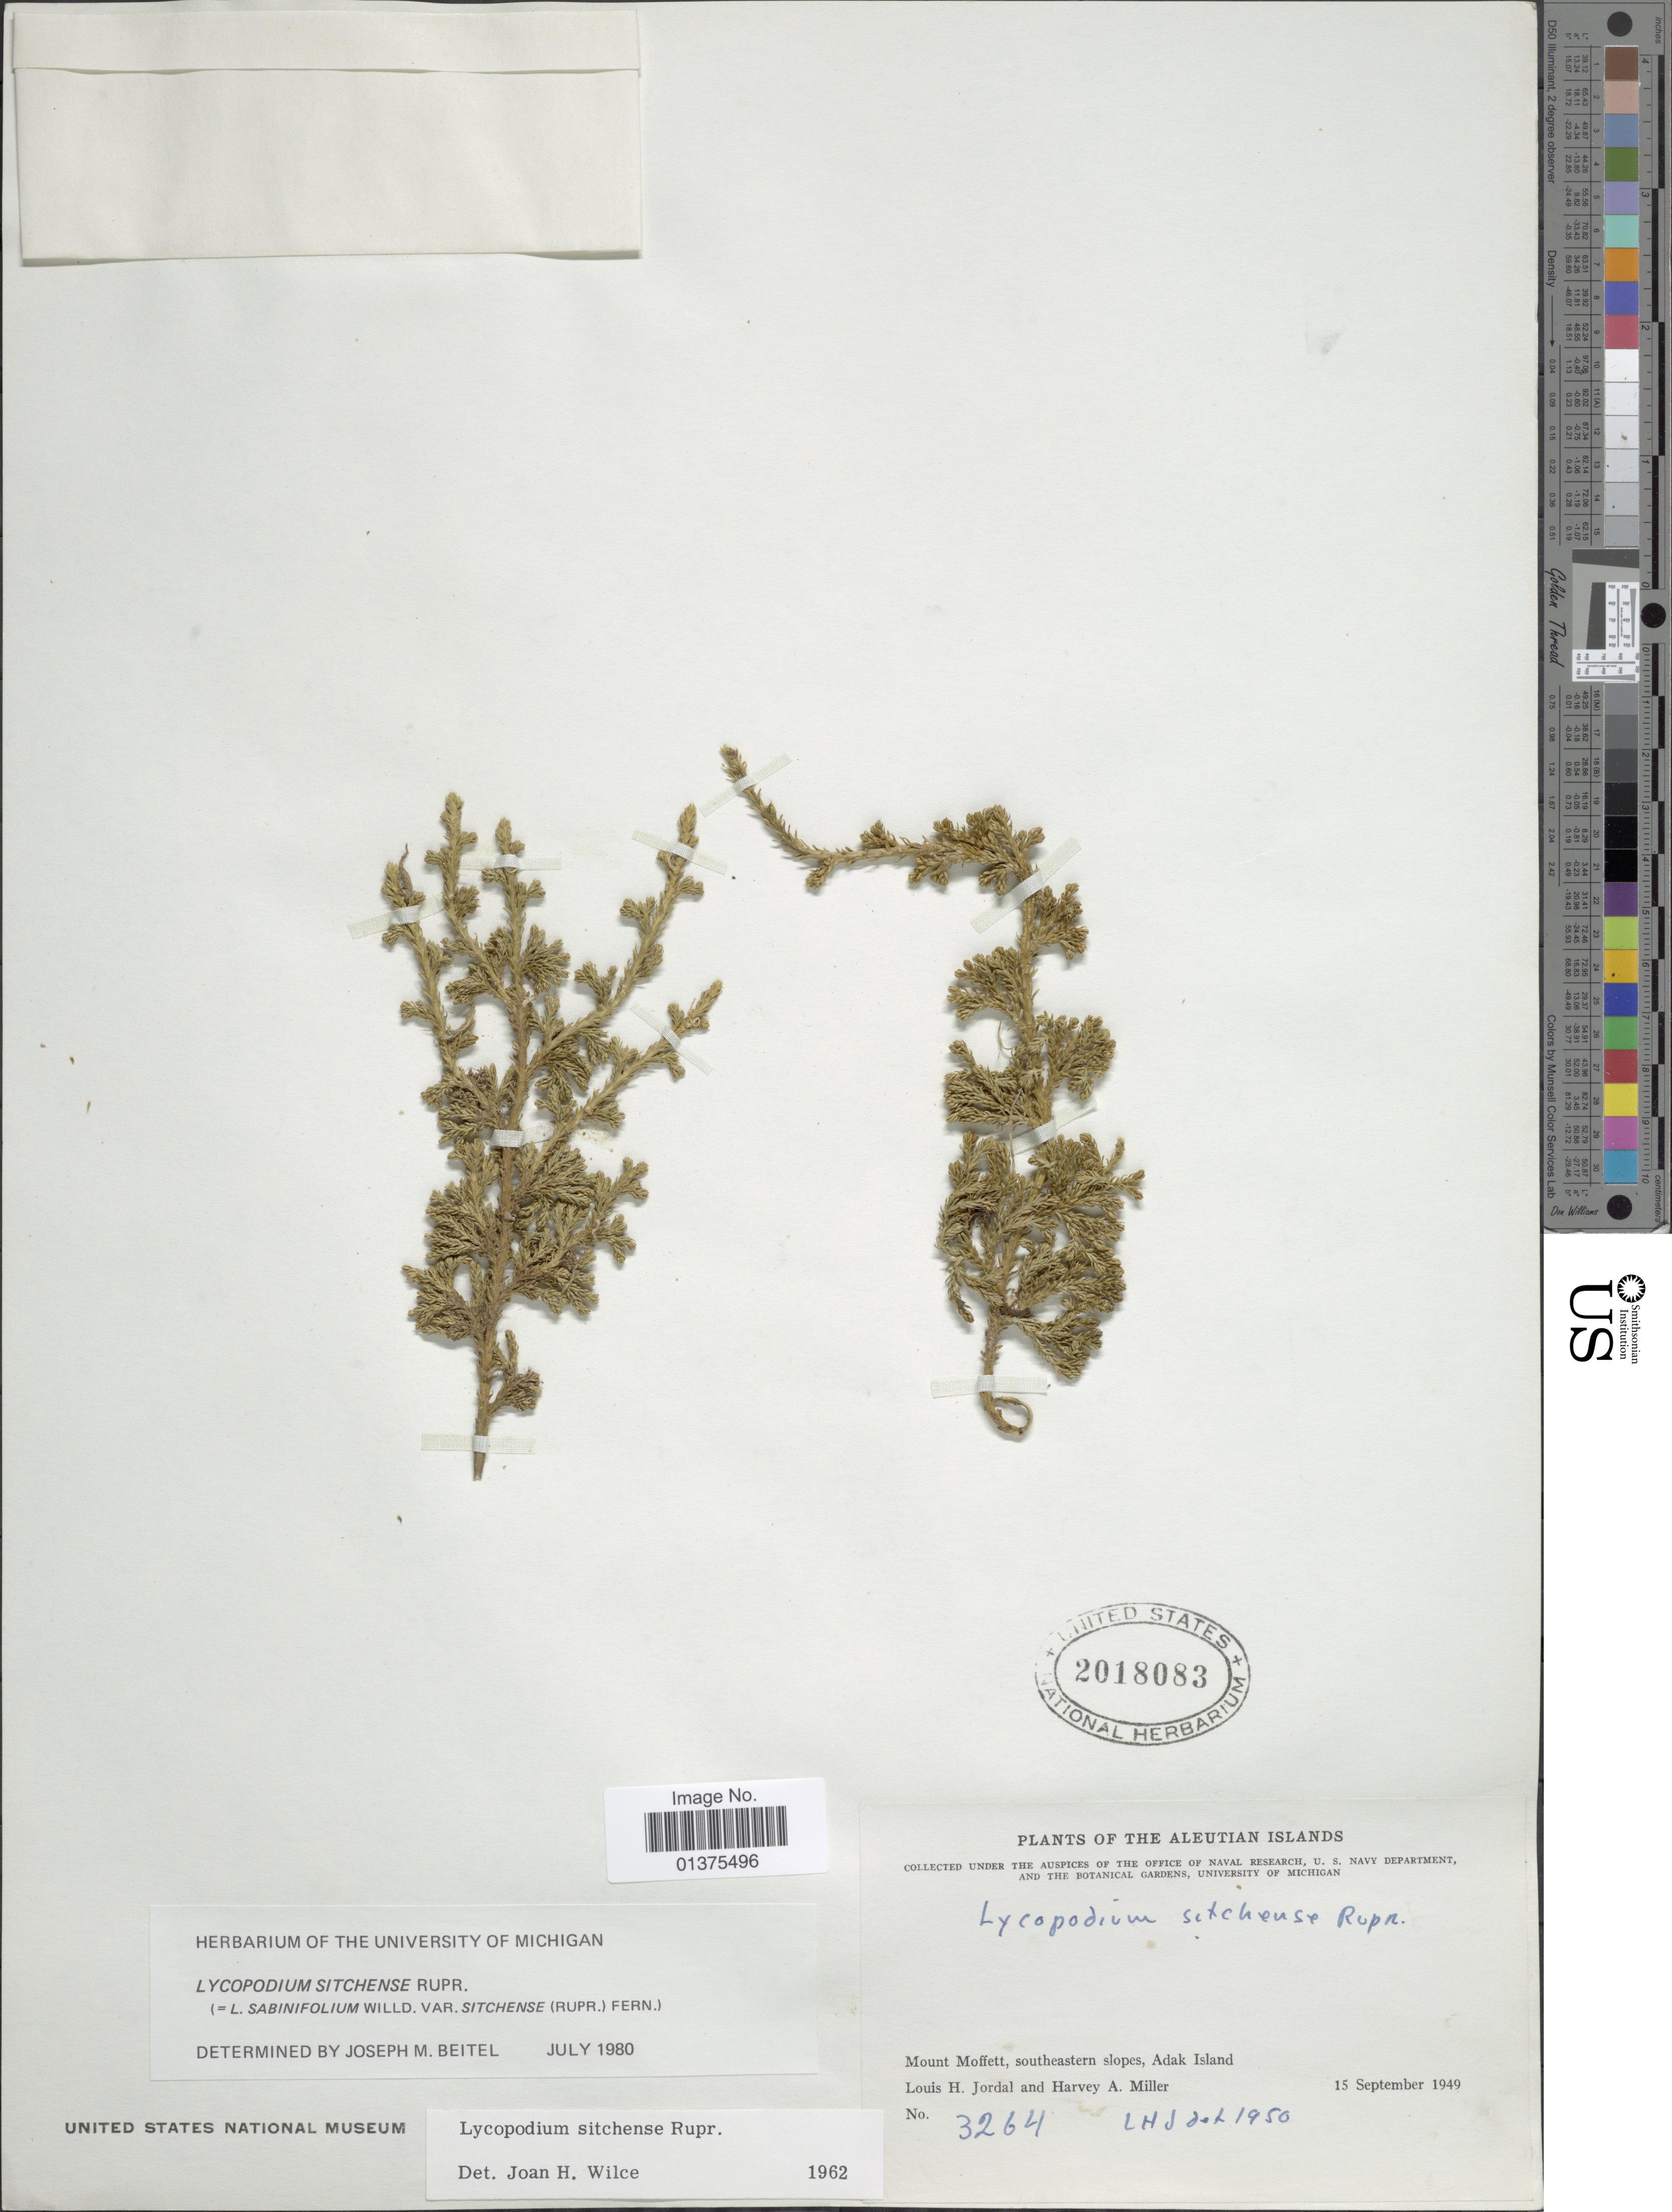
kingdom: Plantae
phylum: Tracheophyta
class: Lycopodiopsida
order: Lycopodiales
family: Lycopodiaceae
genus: Diphasiastrum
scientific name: Diphasiastrum sitchense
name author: (Rupr.) Holub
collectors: L. Jordal & H. A. Miller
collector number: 3264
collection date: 1949-09-15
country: United States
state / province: Alaska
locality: Aleutian Islands, Mount Moffett, southeastern slopes, Adak Island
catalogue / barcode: US 2018083